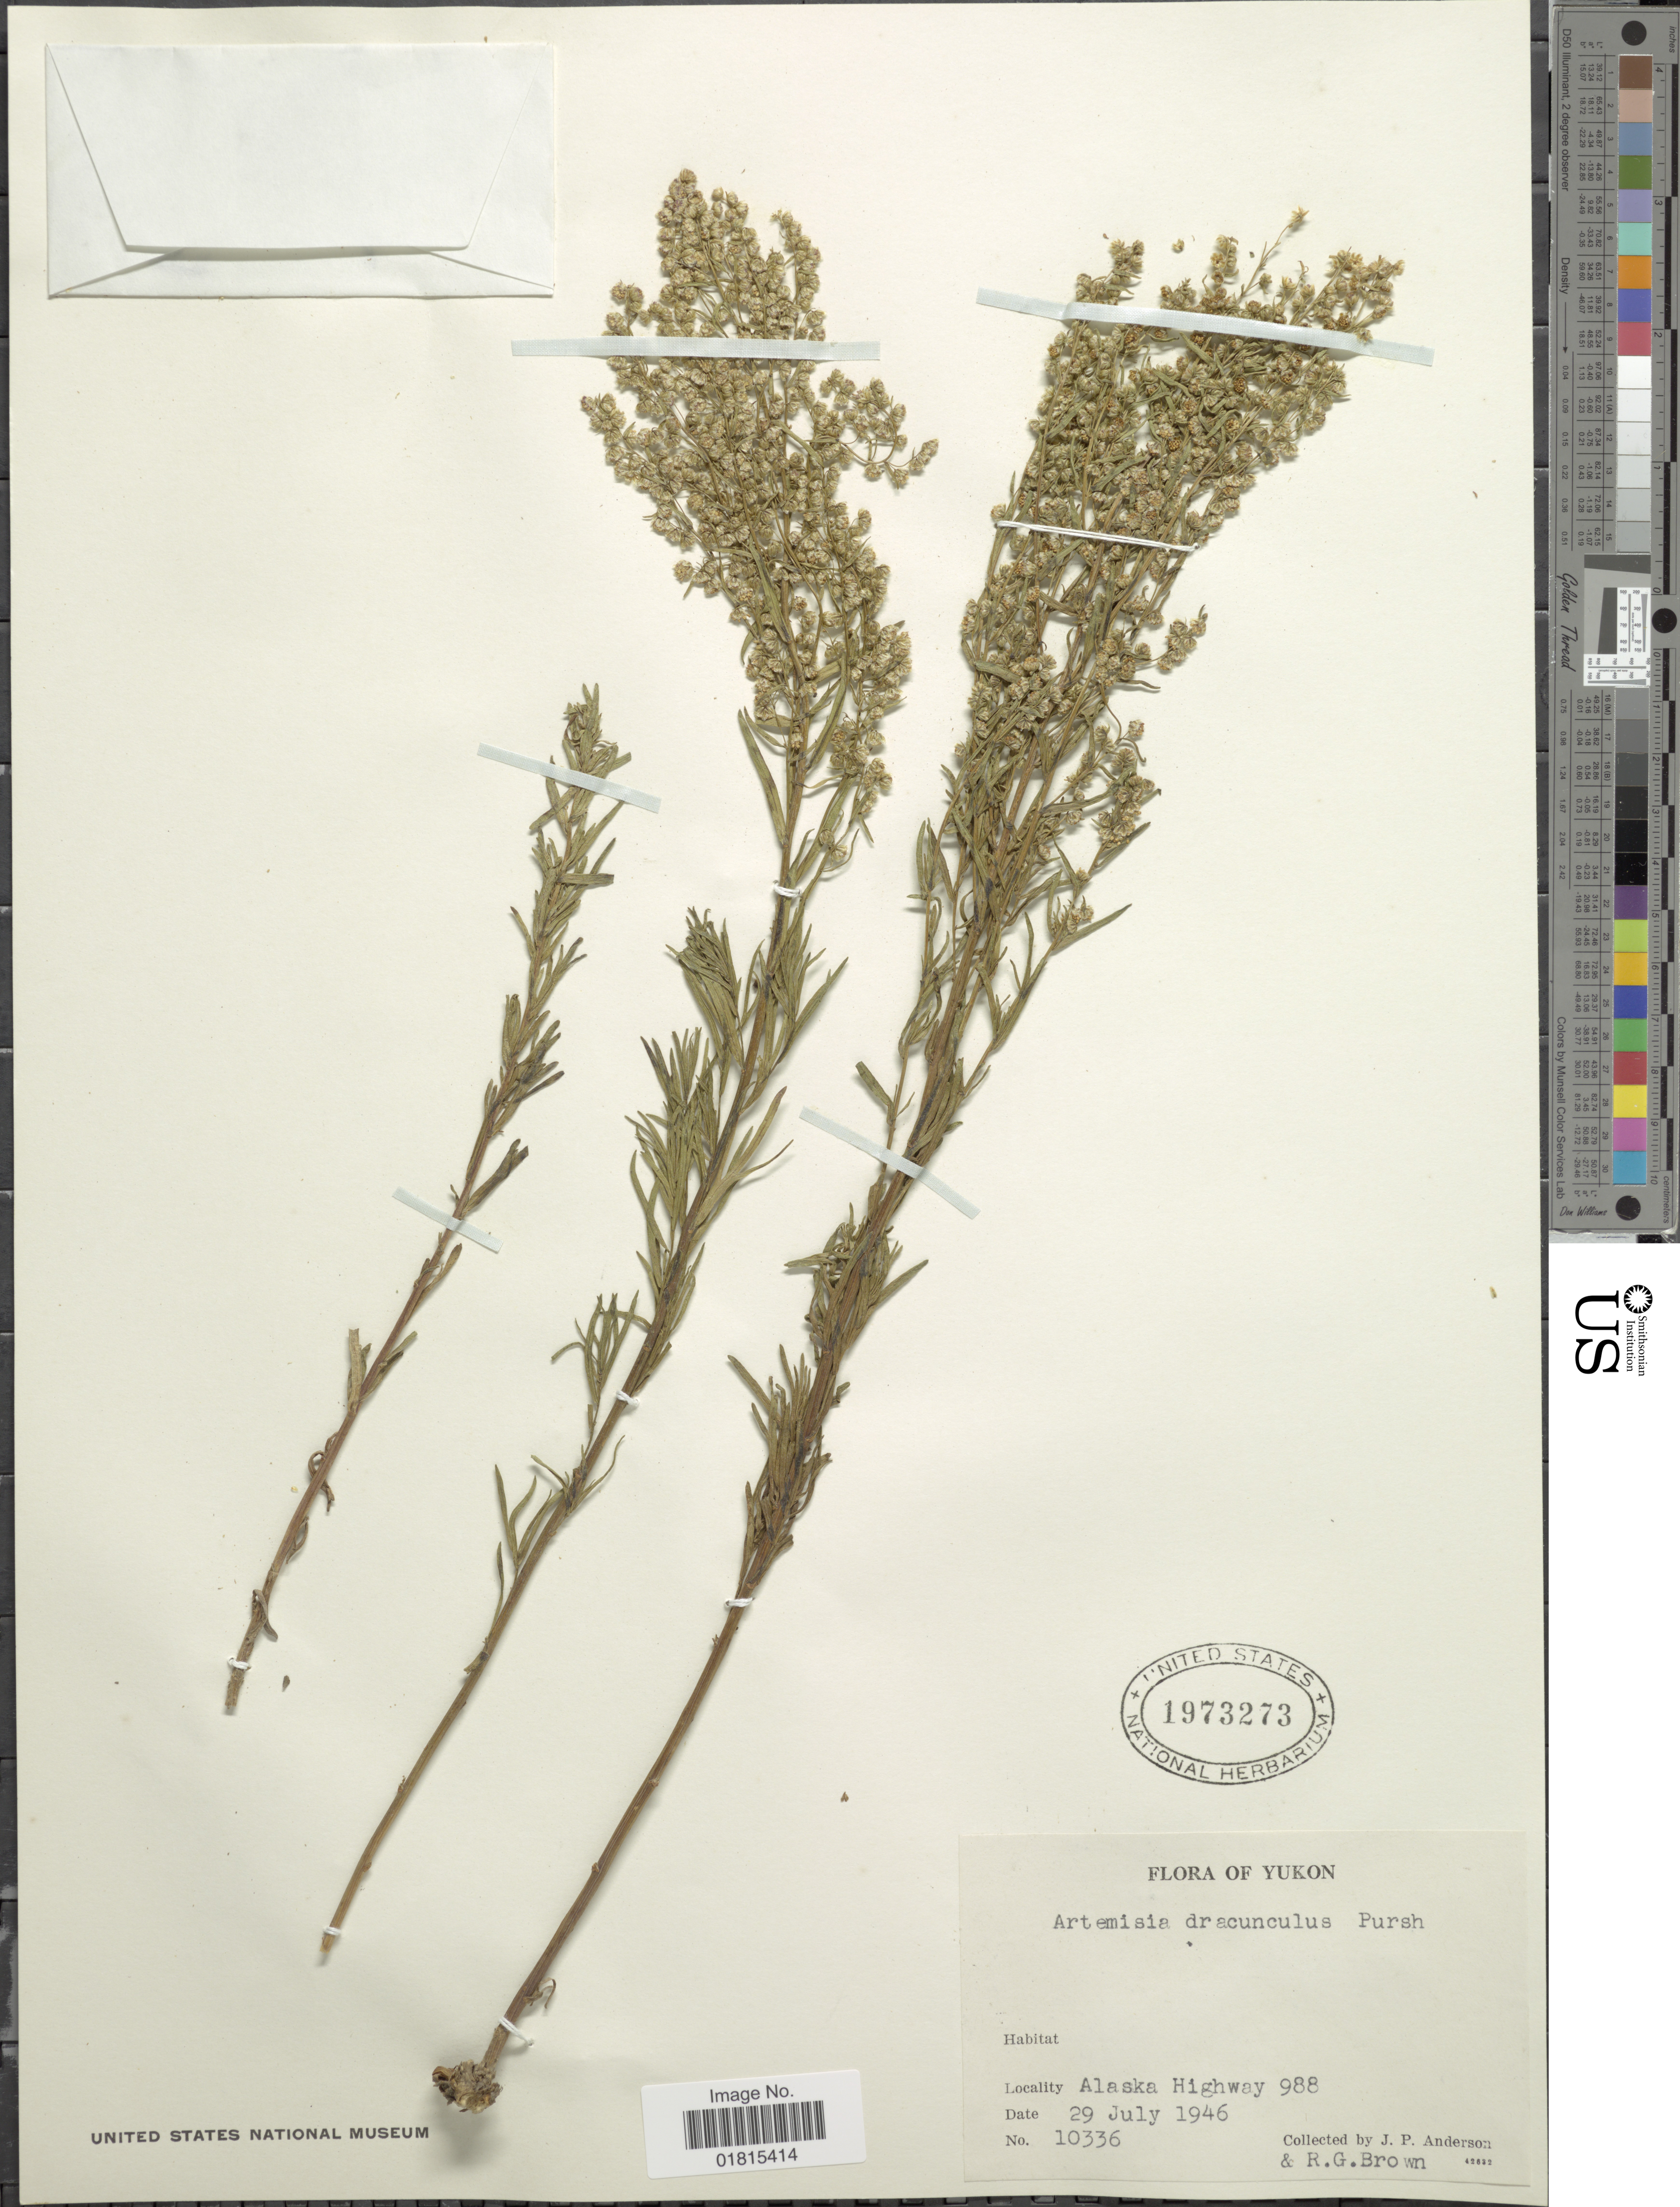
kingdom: Plantae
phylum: Tracheophyta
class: Magnoliopsida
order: Asterales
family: Asteraceae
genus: Artemisia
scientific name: Artemisia dracunculus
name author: L.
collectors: J. P. Anderson & R. G. Brown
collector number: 10336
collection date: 1946-07-29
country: Canada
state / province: Yukon Territory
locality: Alaska Highway 988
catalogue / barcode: US 1973273